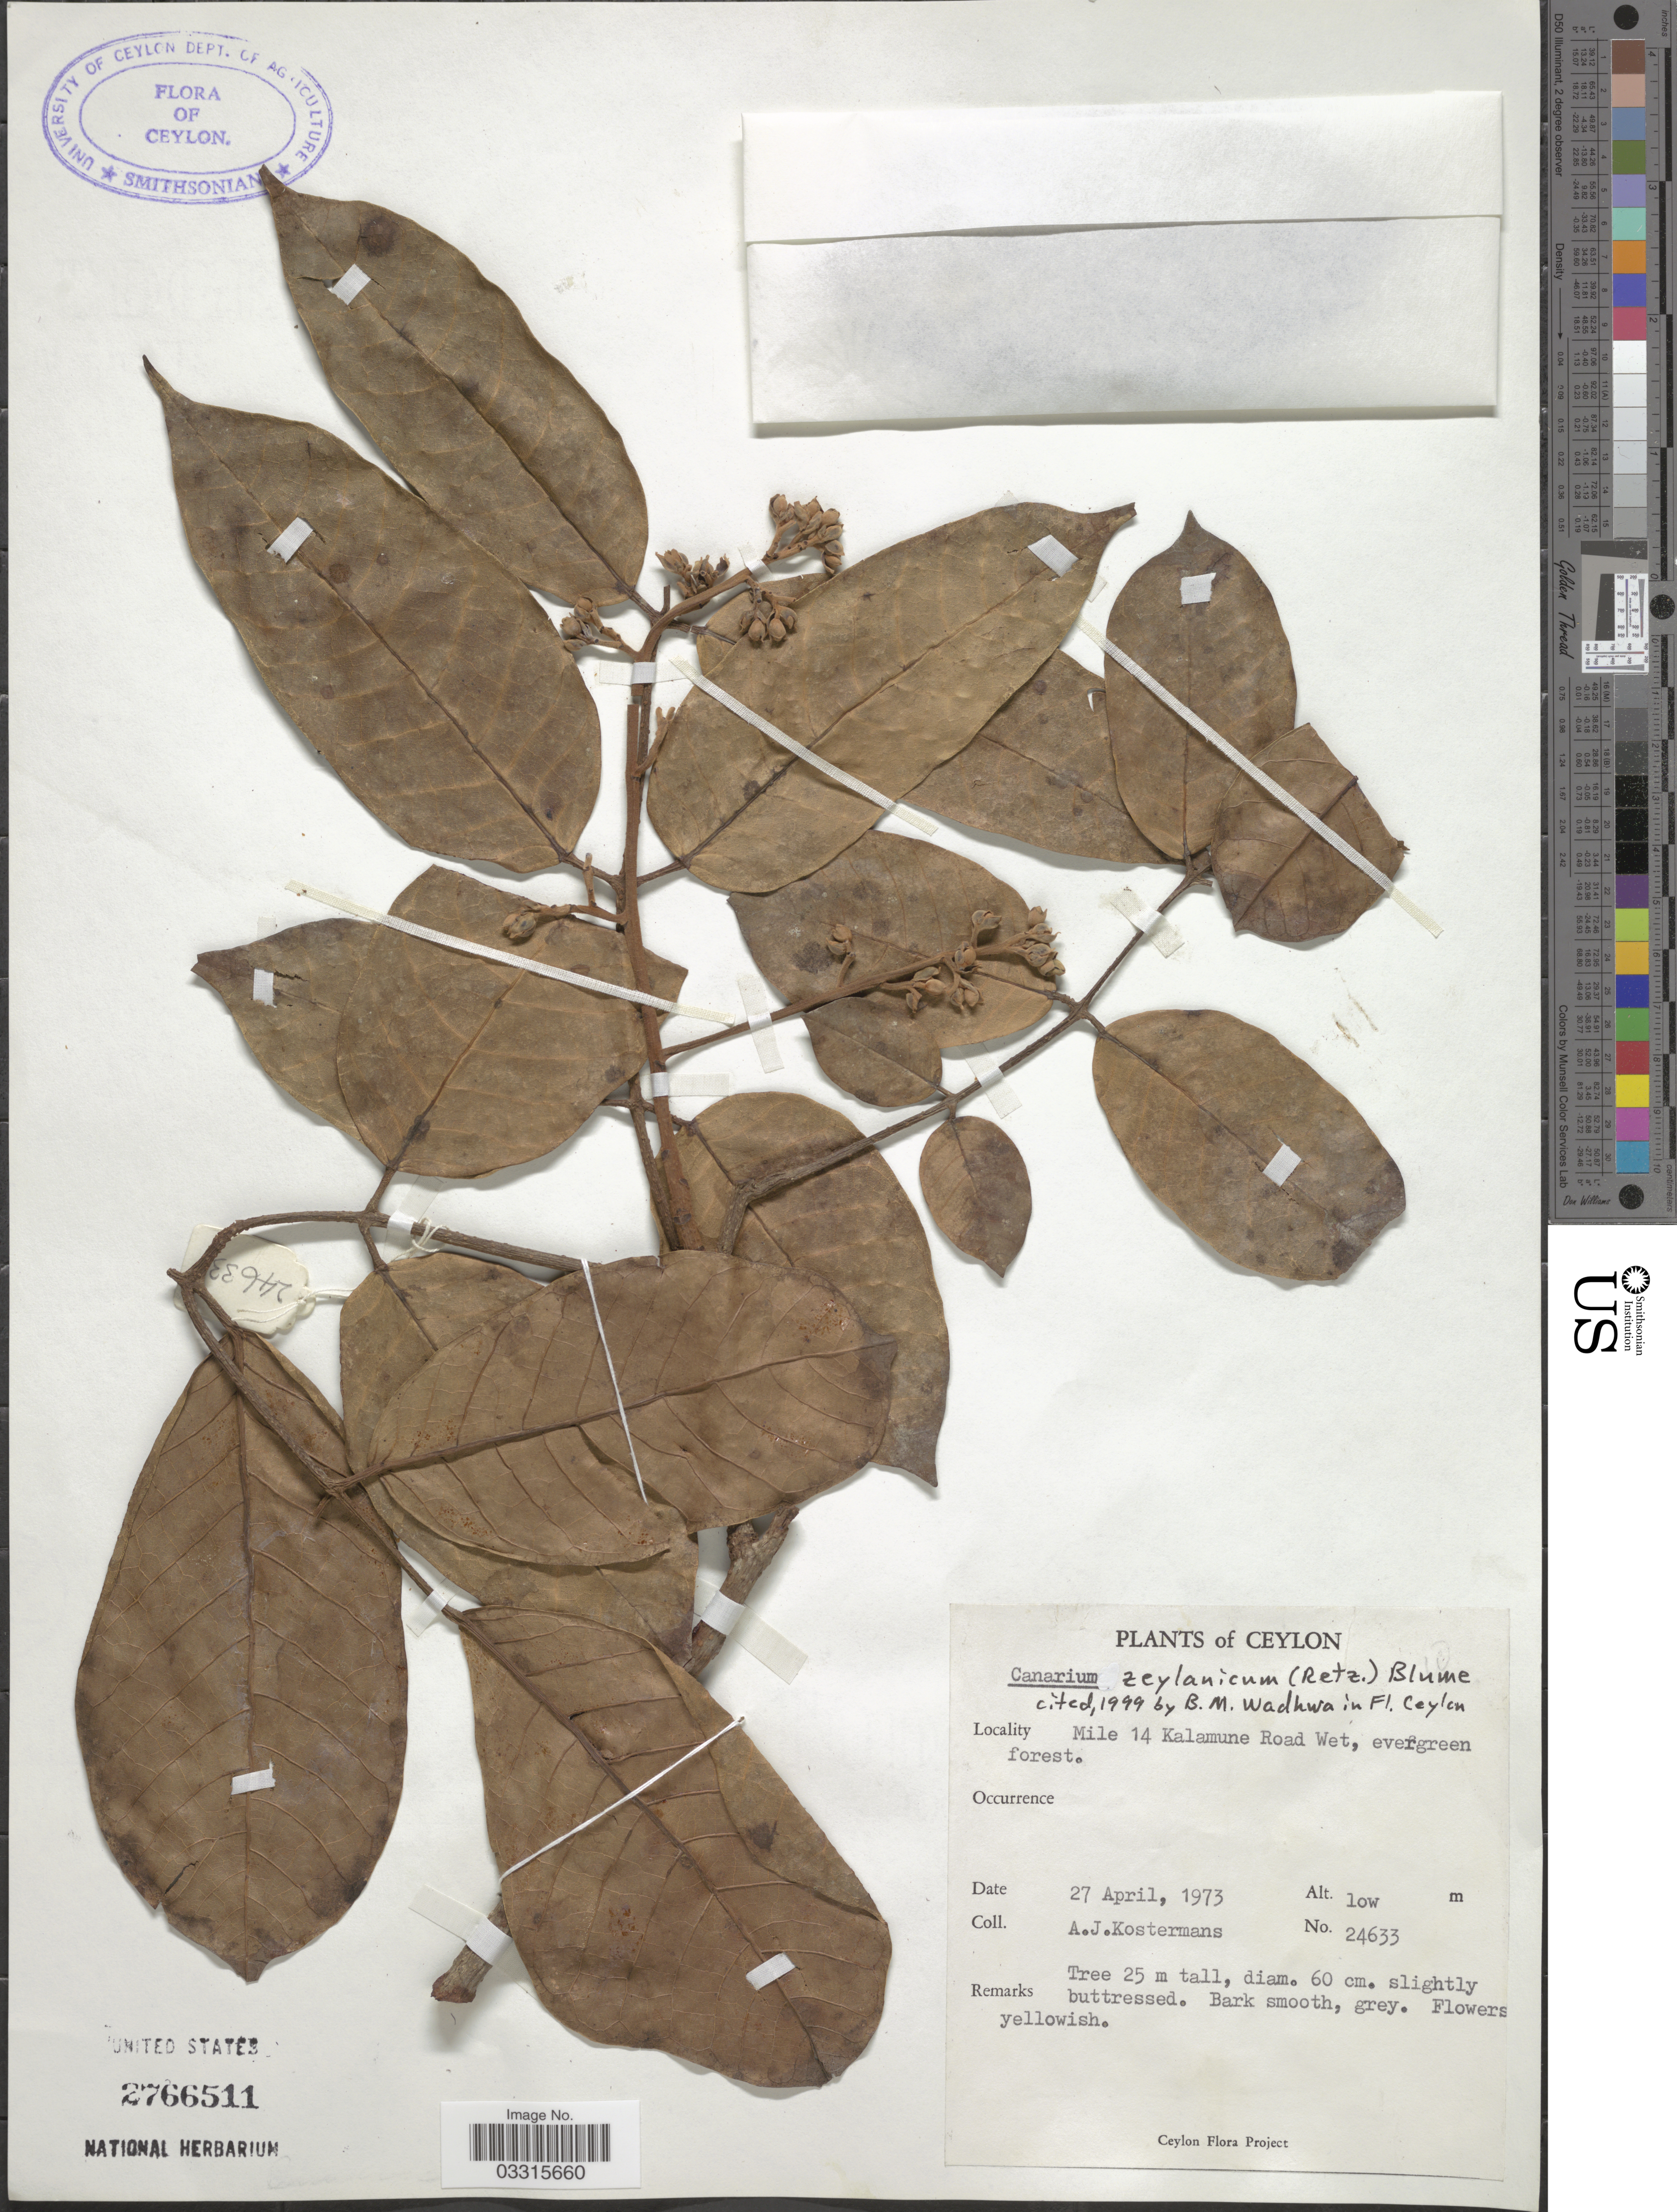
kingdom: Plantae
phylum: Tracheophyta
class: Magnoliopsida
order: Sapindales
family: Burseraceae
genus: Canarium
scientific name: Canarium zeylanicum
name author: (Retz.) Blume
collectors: A. J. G. Kostermans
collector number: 24633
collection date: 1973-04-27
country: Sri Lanka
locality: Ceylon. Mile 14 Kalamune Road.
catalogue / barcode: US 2766511